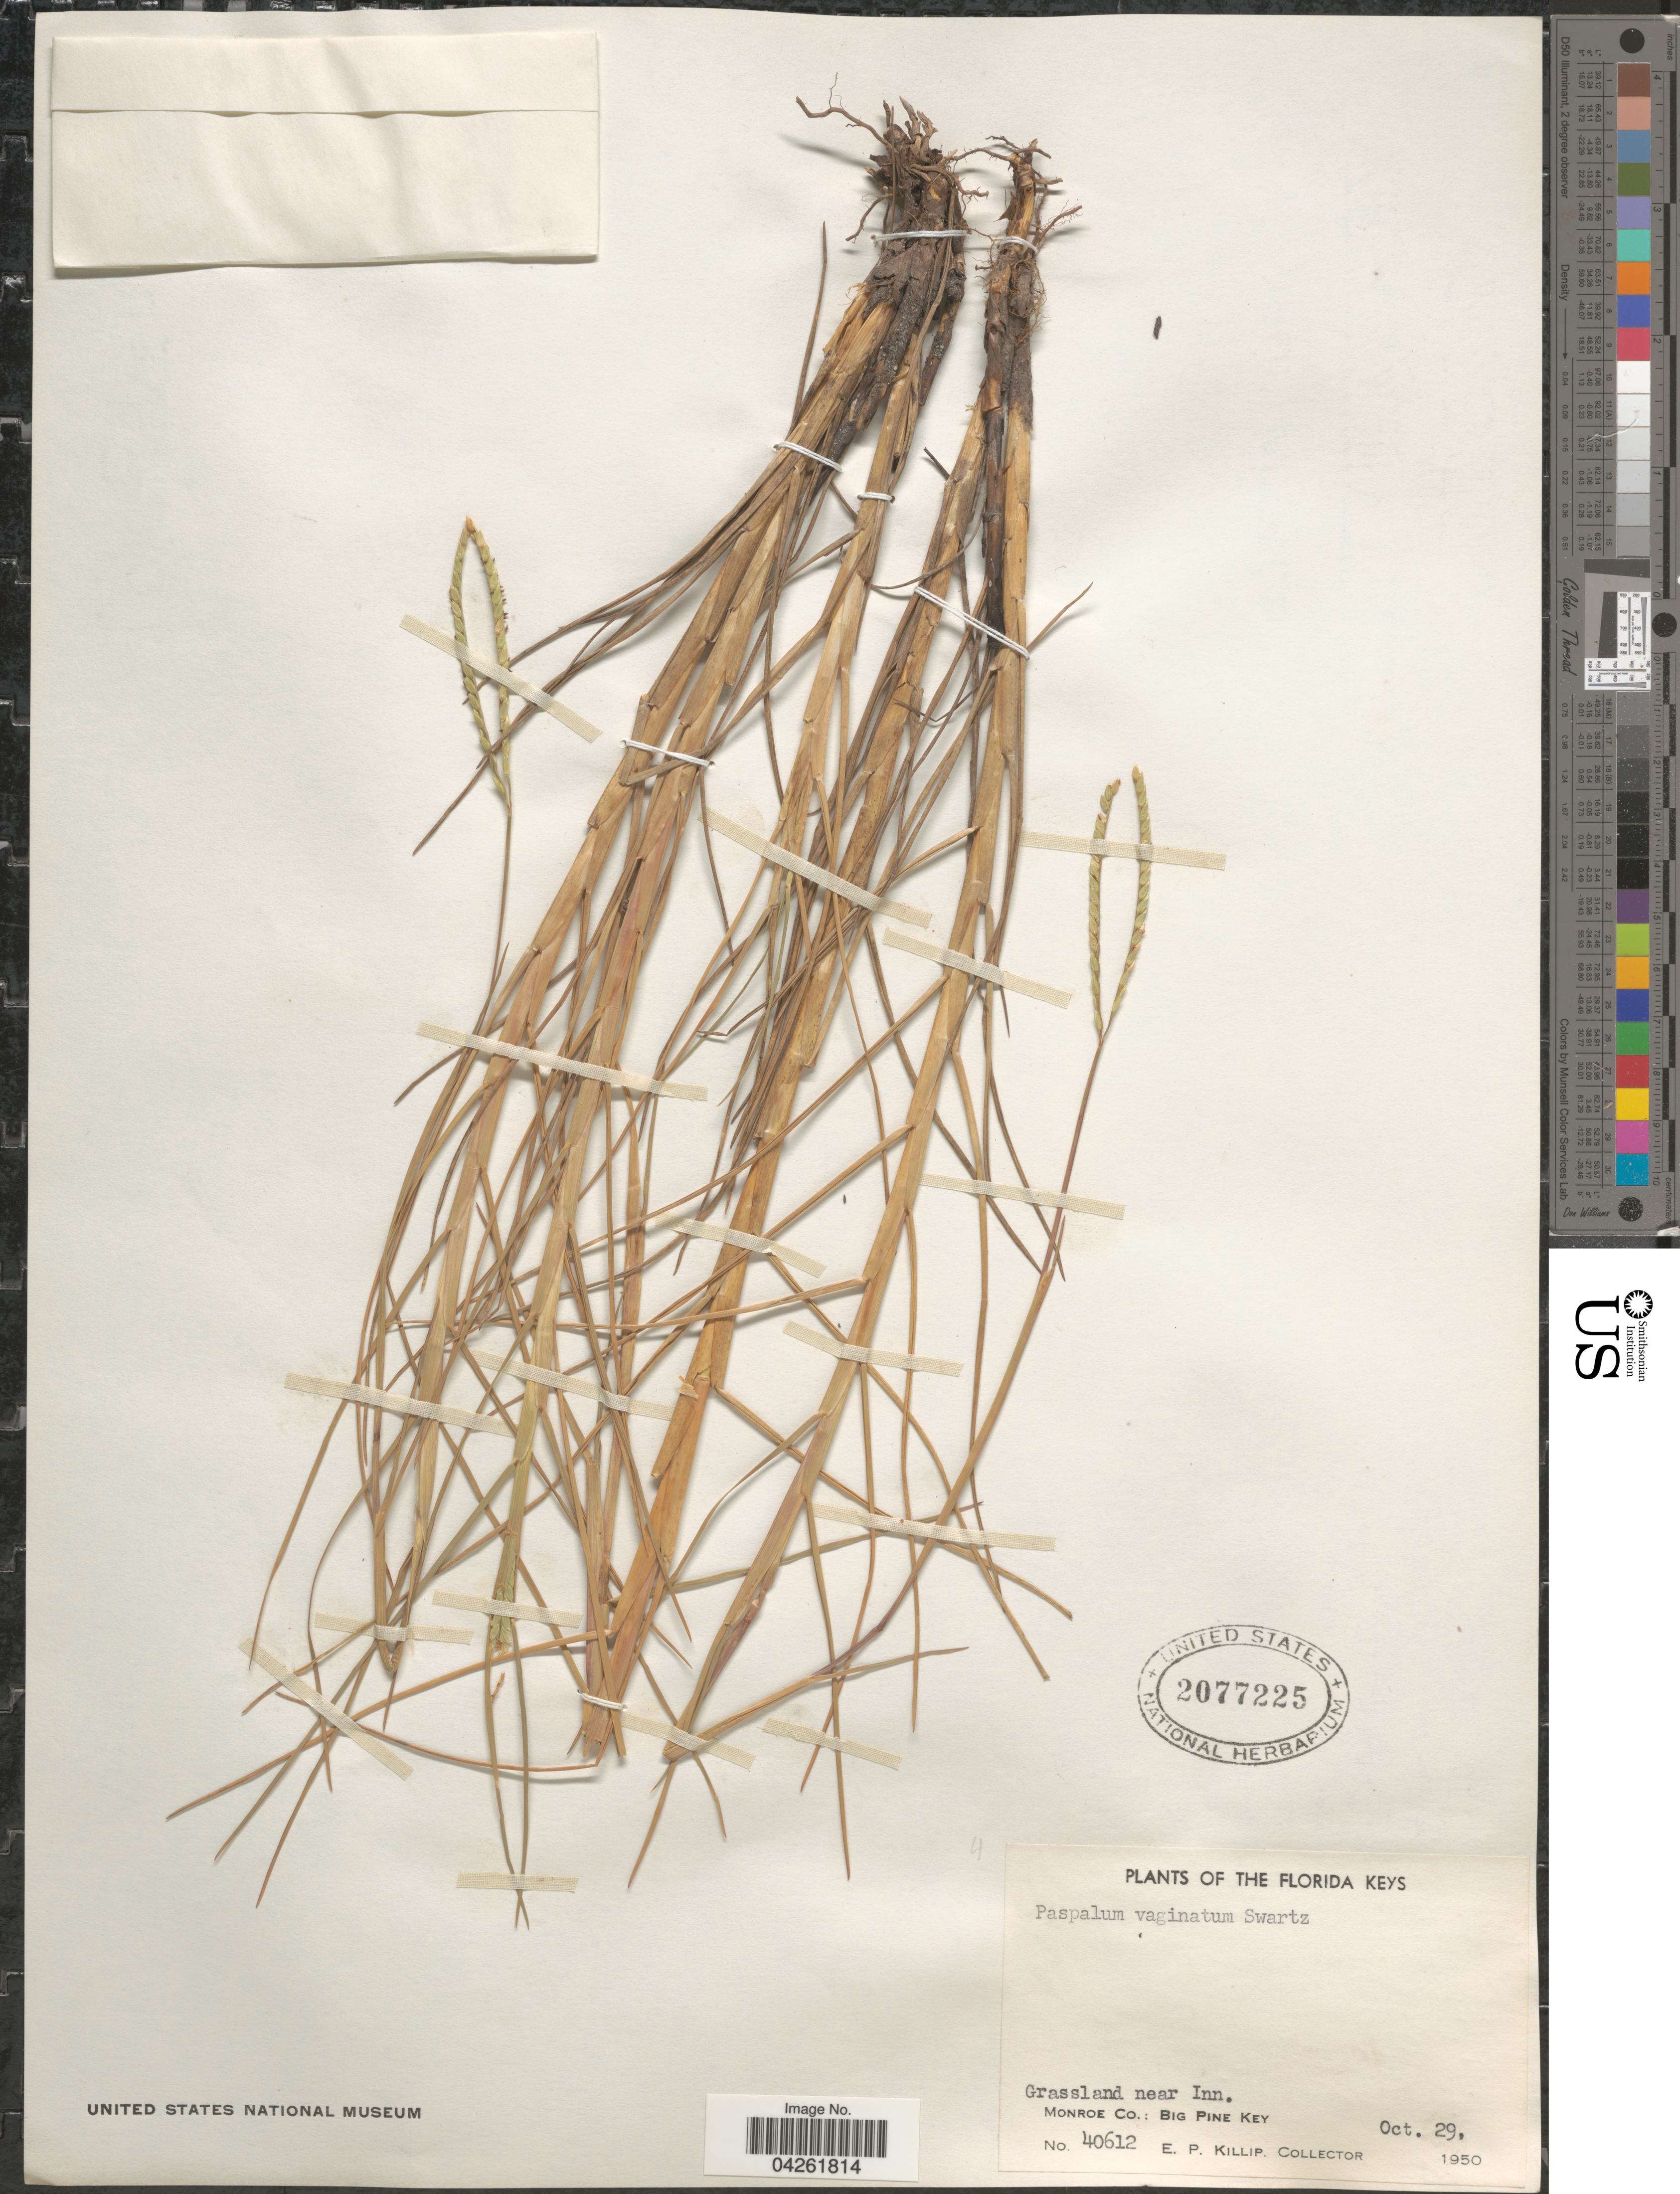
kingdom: Plantae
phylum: Tracheophyta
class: Liliopsida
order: Poales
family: Poaceae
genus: Paspalum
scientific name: Paspalum distichum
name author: L.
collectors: E. P. Killip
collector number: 40612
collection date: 1950-10-29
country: United States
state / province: Florida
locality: The Florida Keys. Grassland near Inn. Monroe Co.: Big Pine Key.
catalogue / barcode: US 2077225